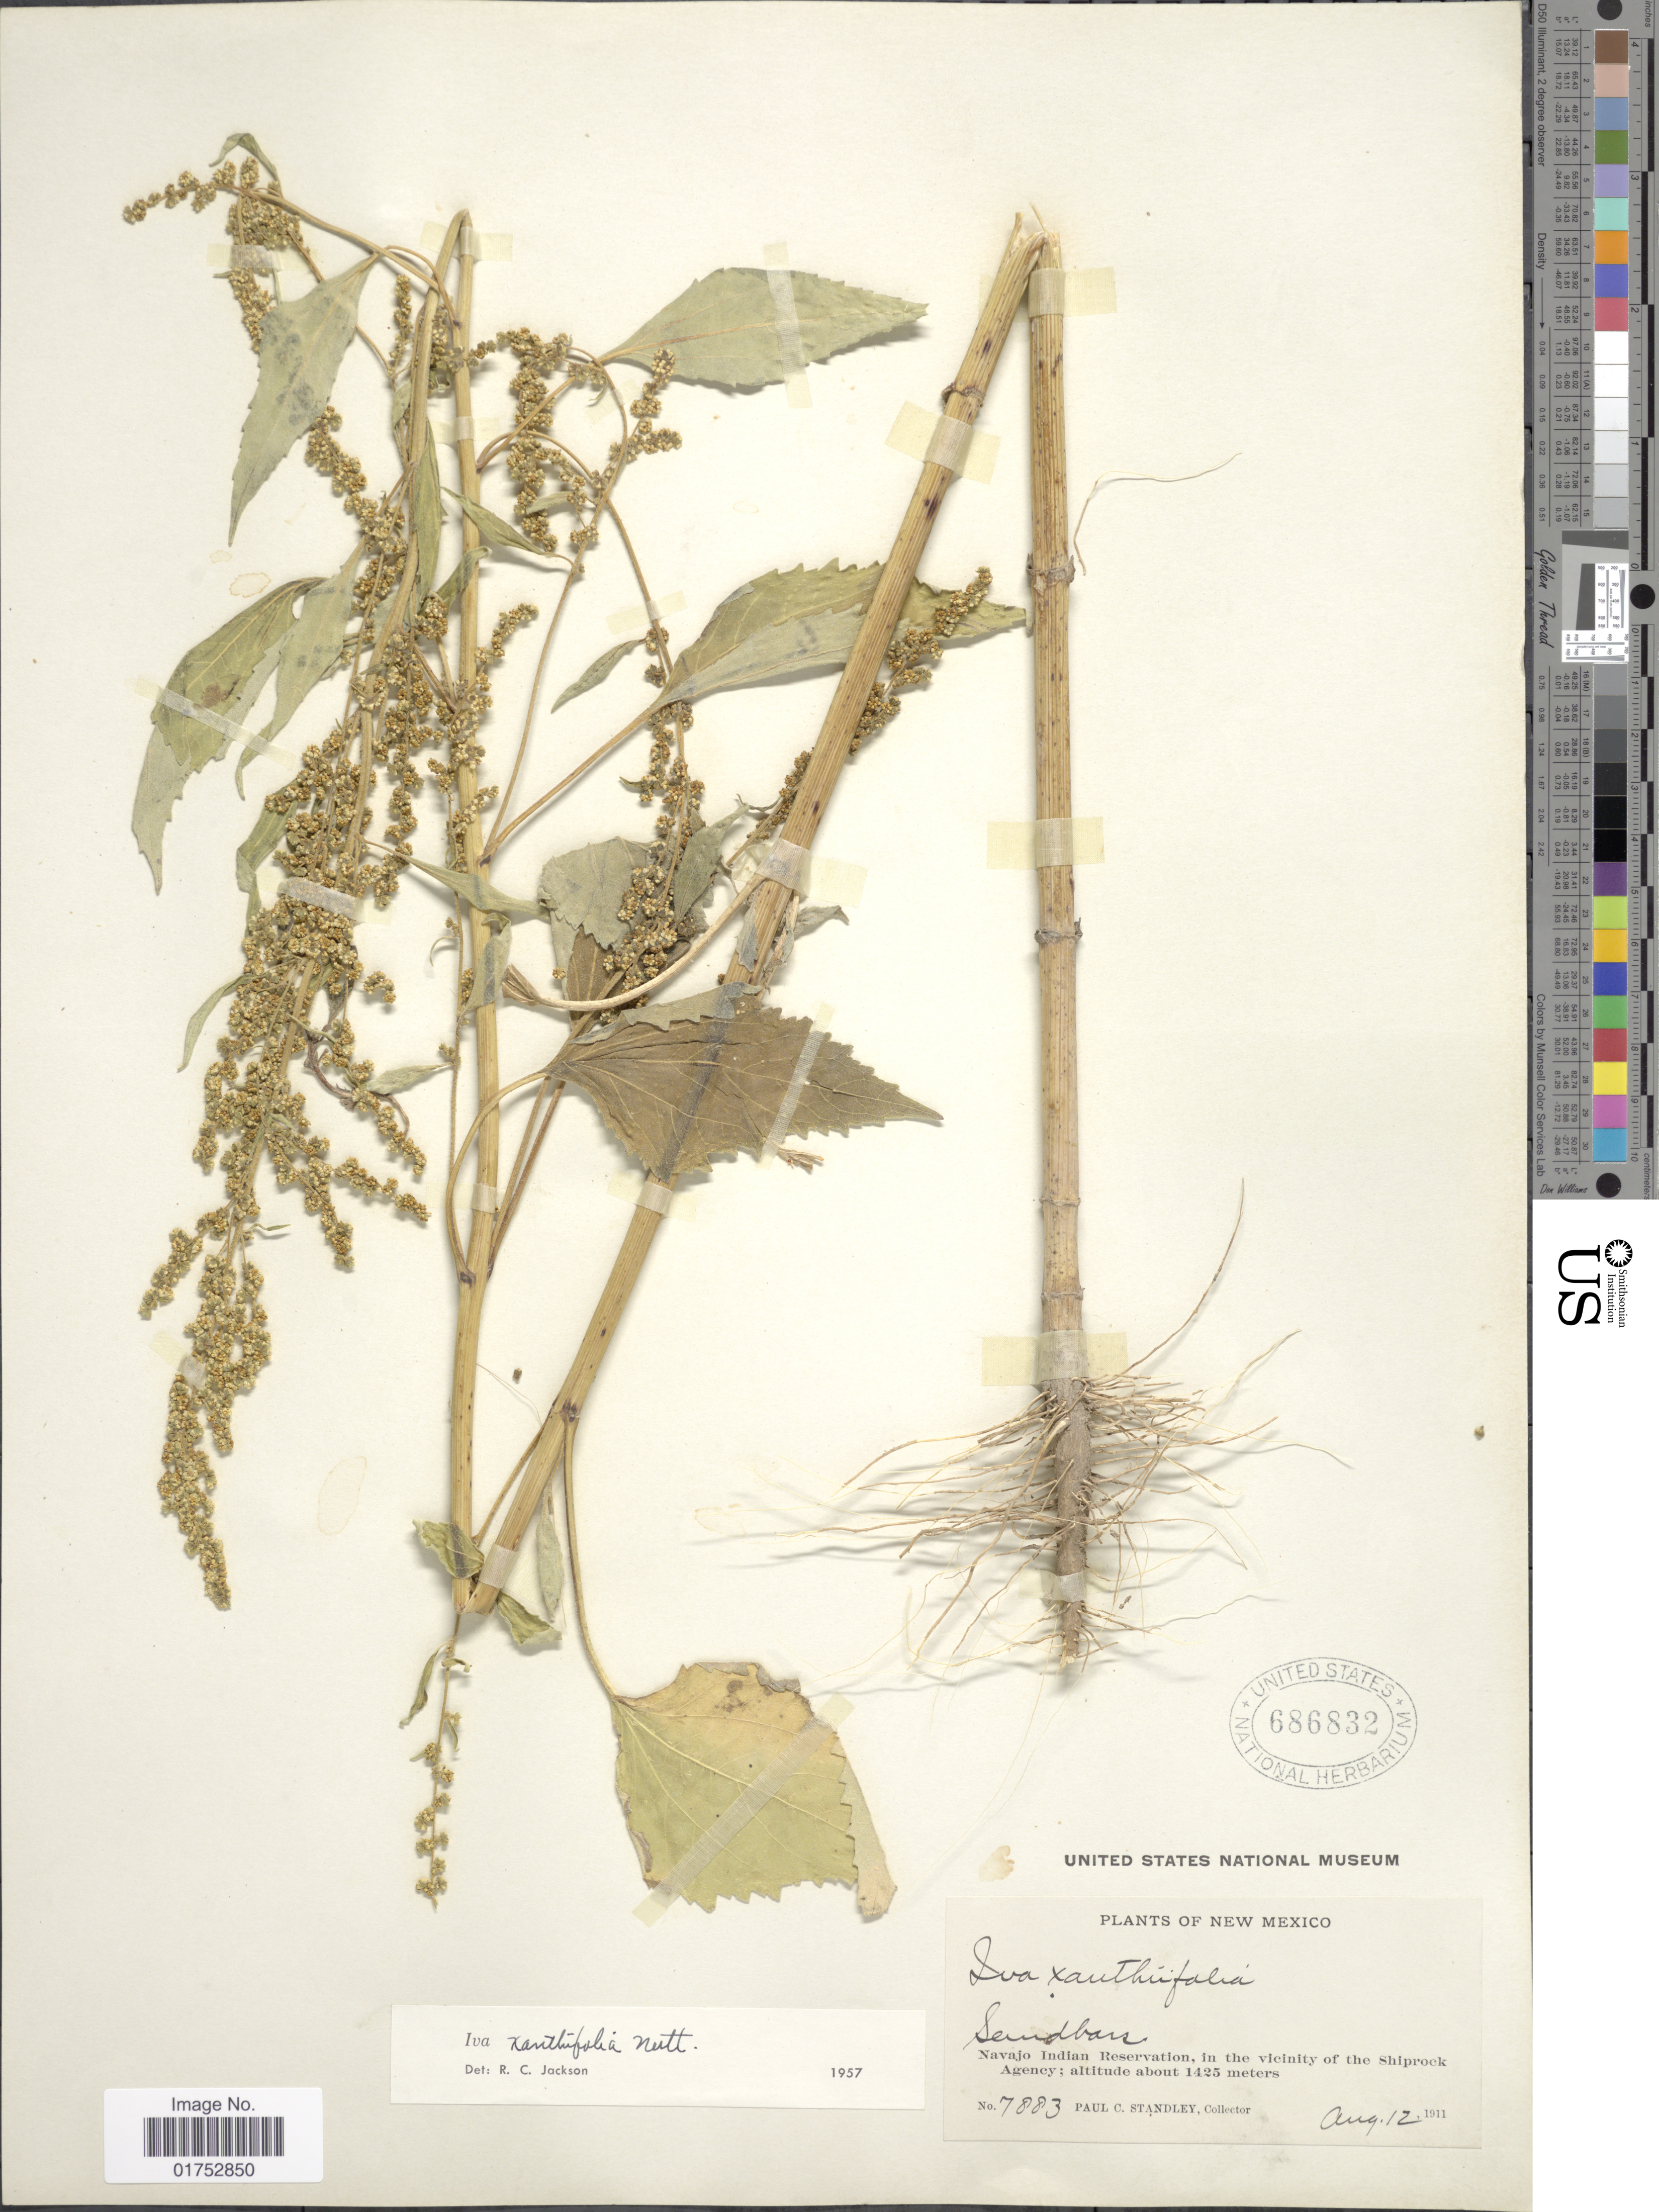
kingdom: Plantae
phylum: Tracheophyta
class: Magnoliopsida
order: Asterales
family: Asteraceae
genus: Iva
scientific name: Iva xanthifolia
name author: Nutt.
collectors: P. C. Standley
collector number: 7883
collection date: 1911-08-12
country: United States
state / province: New Mexico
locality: Navajo Indian Reservation, in the vicinity of the Shiprock Agency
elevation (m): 1425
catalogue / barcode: US 686832